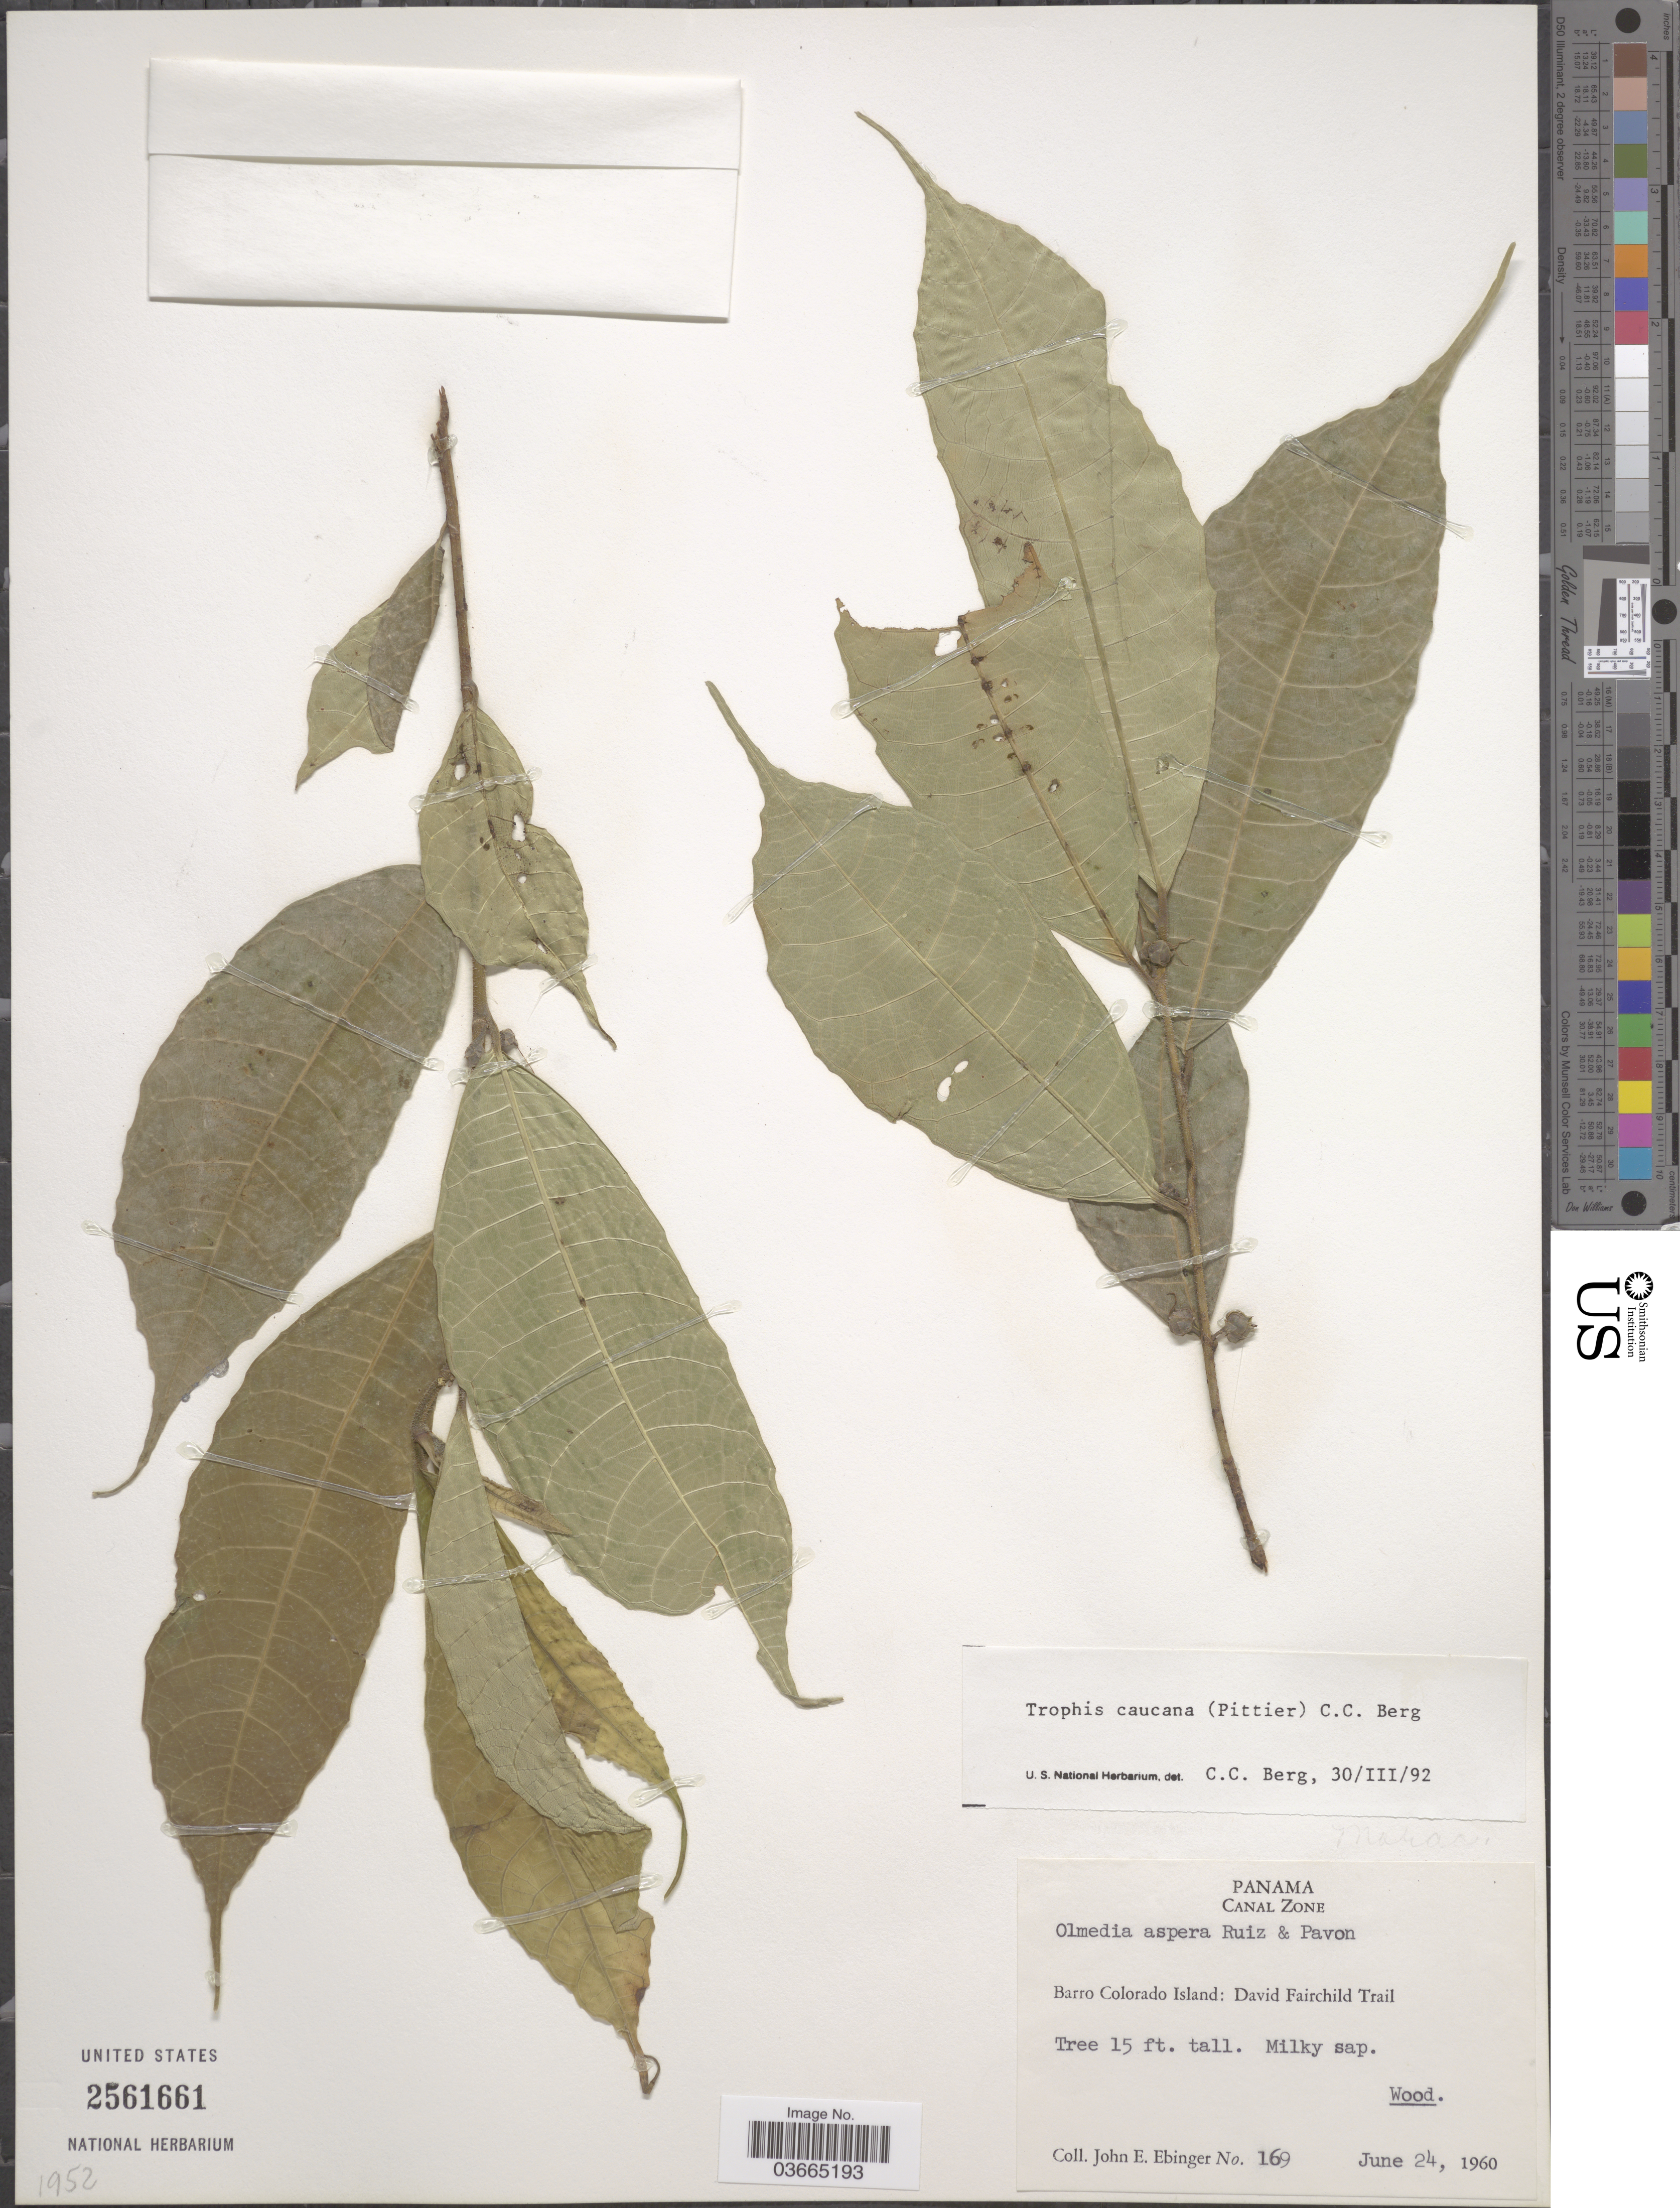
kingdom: Plantae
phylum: Tracheophyta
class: Magnoliopsida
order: Rosales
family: Moraceae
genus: Olmedia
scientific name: Olmedia aspera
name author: Ruiz & Pav.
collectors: J. Ebinger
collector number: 169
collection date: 1960-06-24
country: Panama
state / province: Panamá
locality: Canal Zone. Barro Colorado Island: David Fairchild Trail.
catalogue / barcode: US 2561661